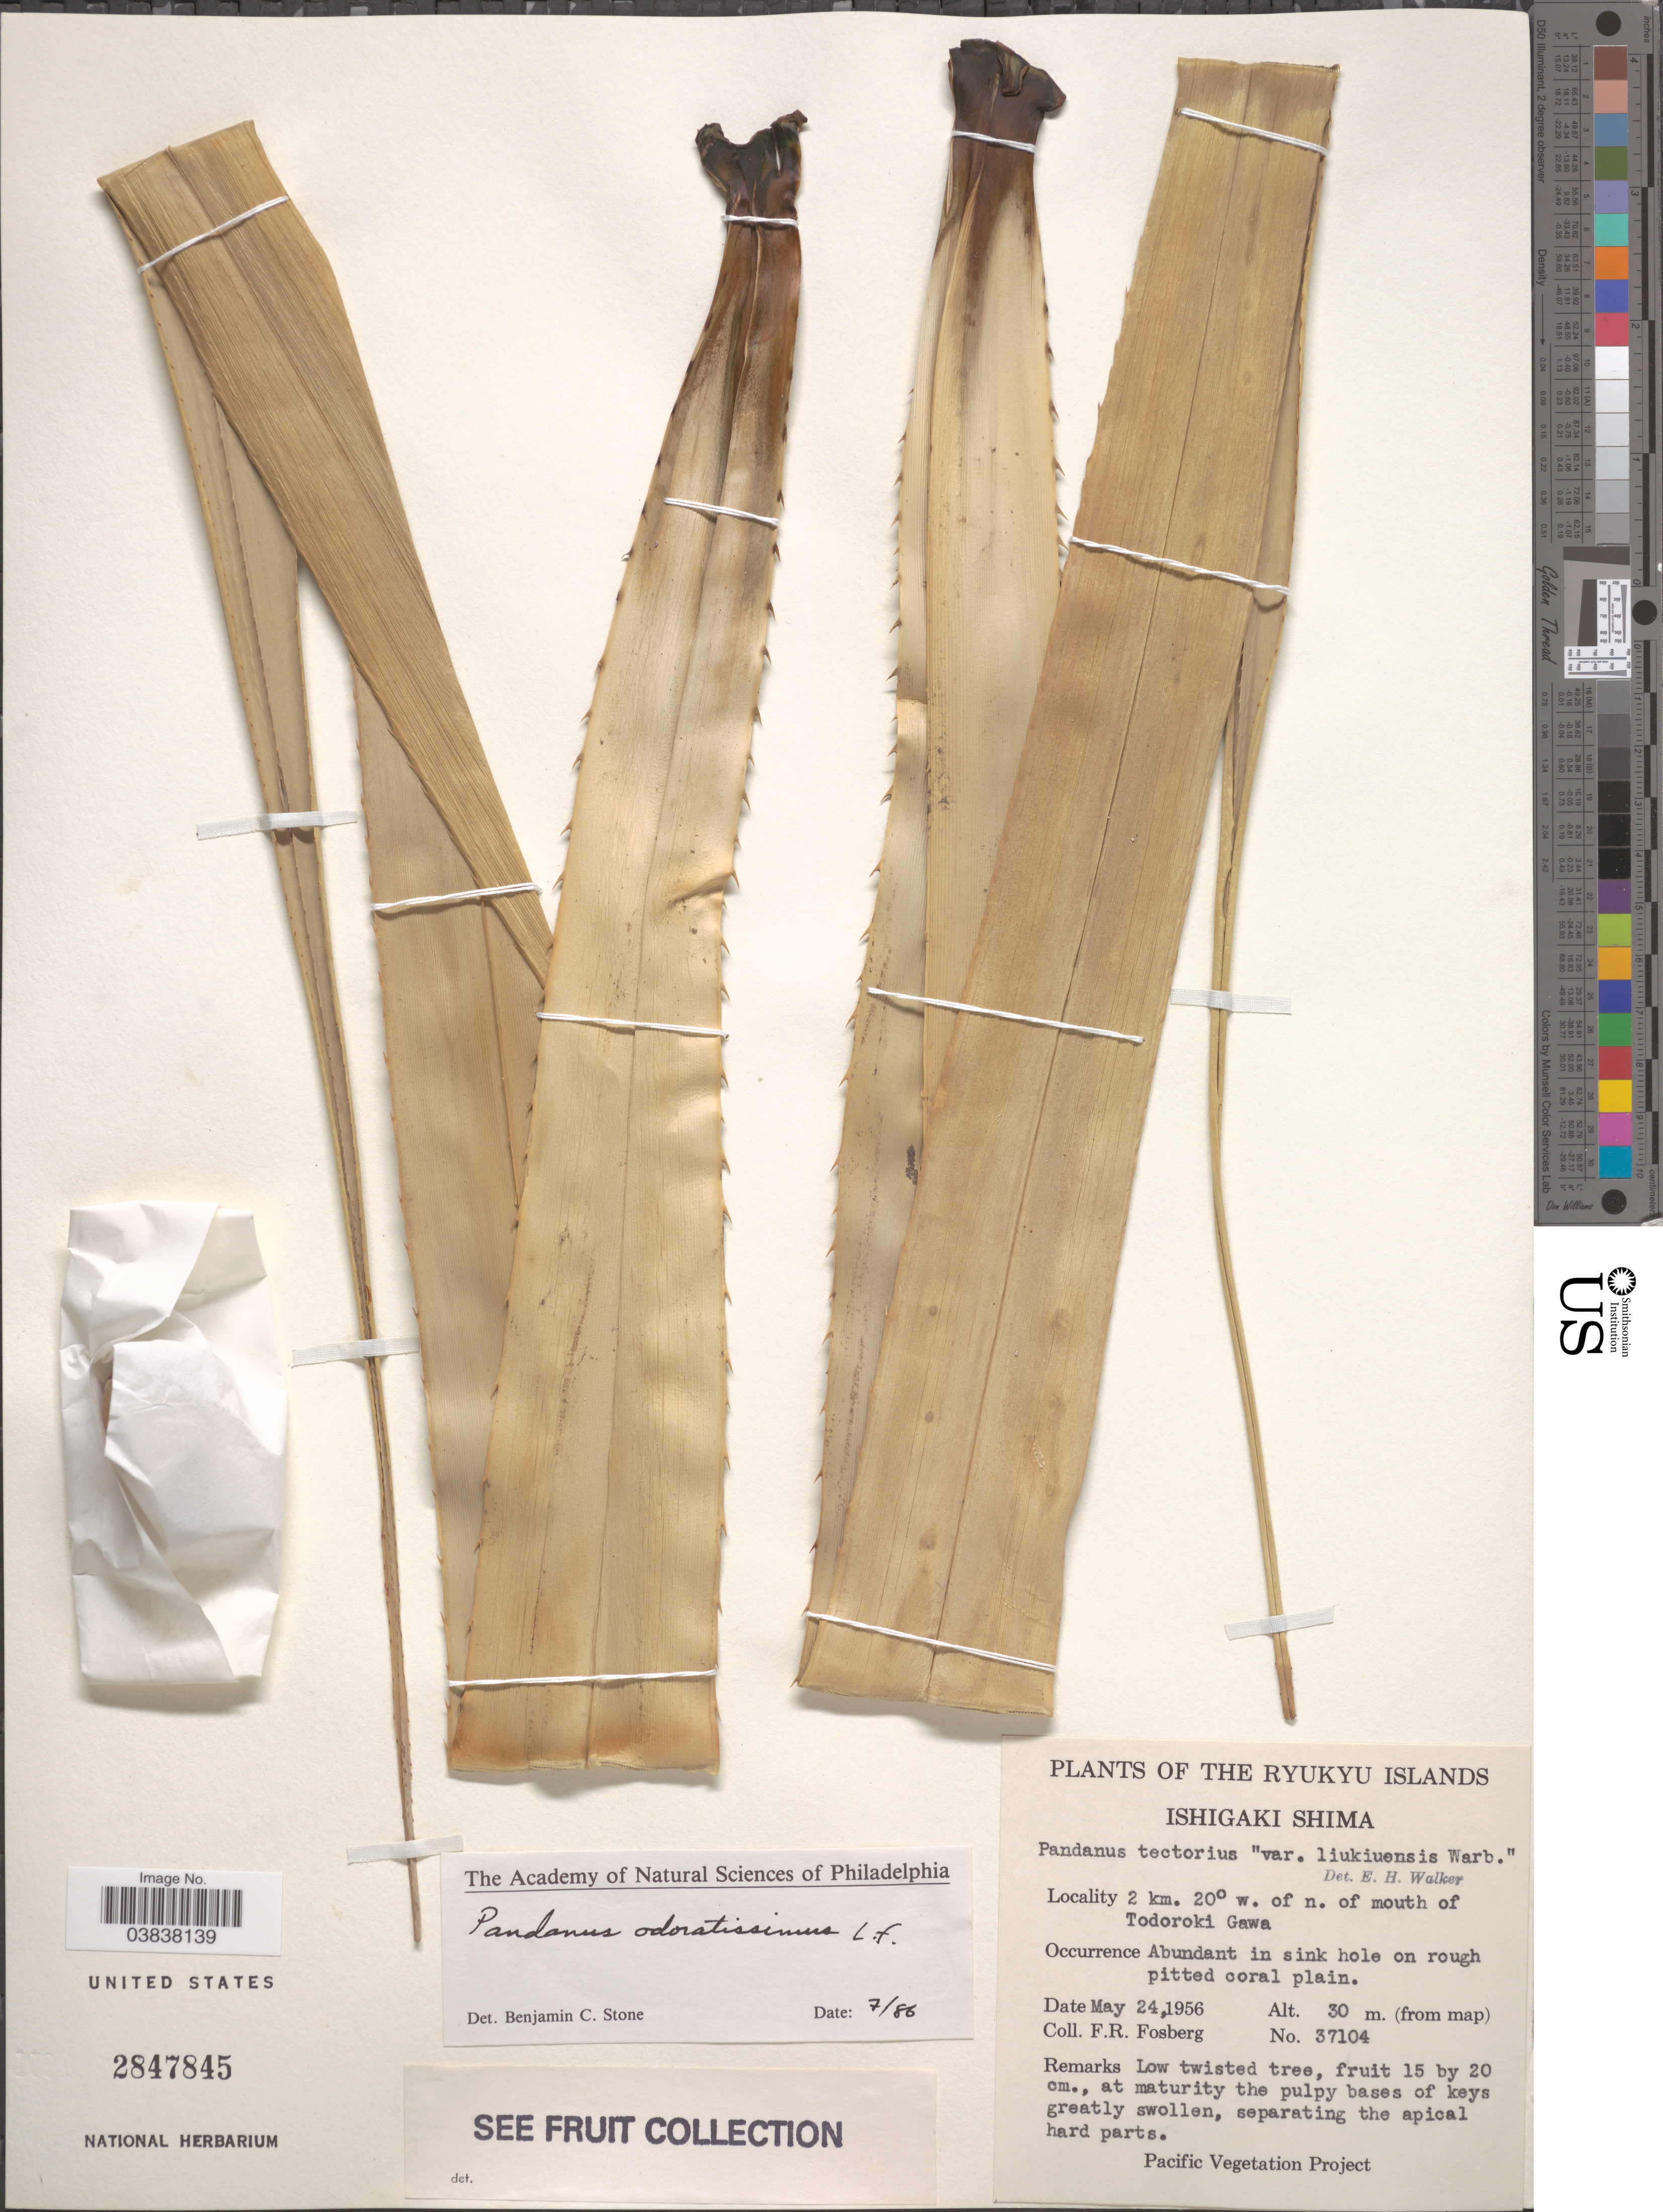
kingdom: Plantae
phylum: Tracheophyta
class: Liliopsida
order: Pandanales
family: Pandanaceae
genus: Pandanus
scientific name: Pandanus odoratissimus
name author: L. f.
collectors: F. R. Fosberg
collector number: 37104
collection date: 1956-05-24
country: Japan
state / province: Okinawa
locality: The Ryukyu Islands. Ishigaki Shima. 2 km. 20° w. of n. of mouth of Todoroki Gawa.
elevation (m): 30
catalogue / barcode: US 2847845